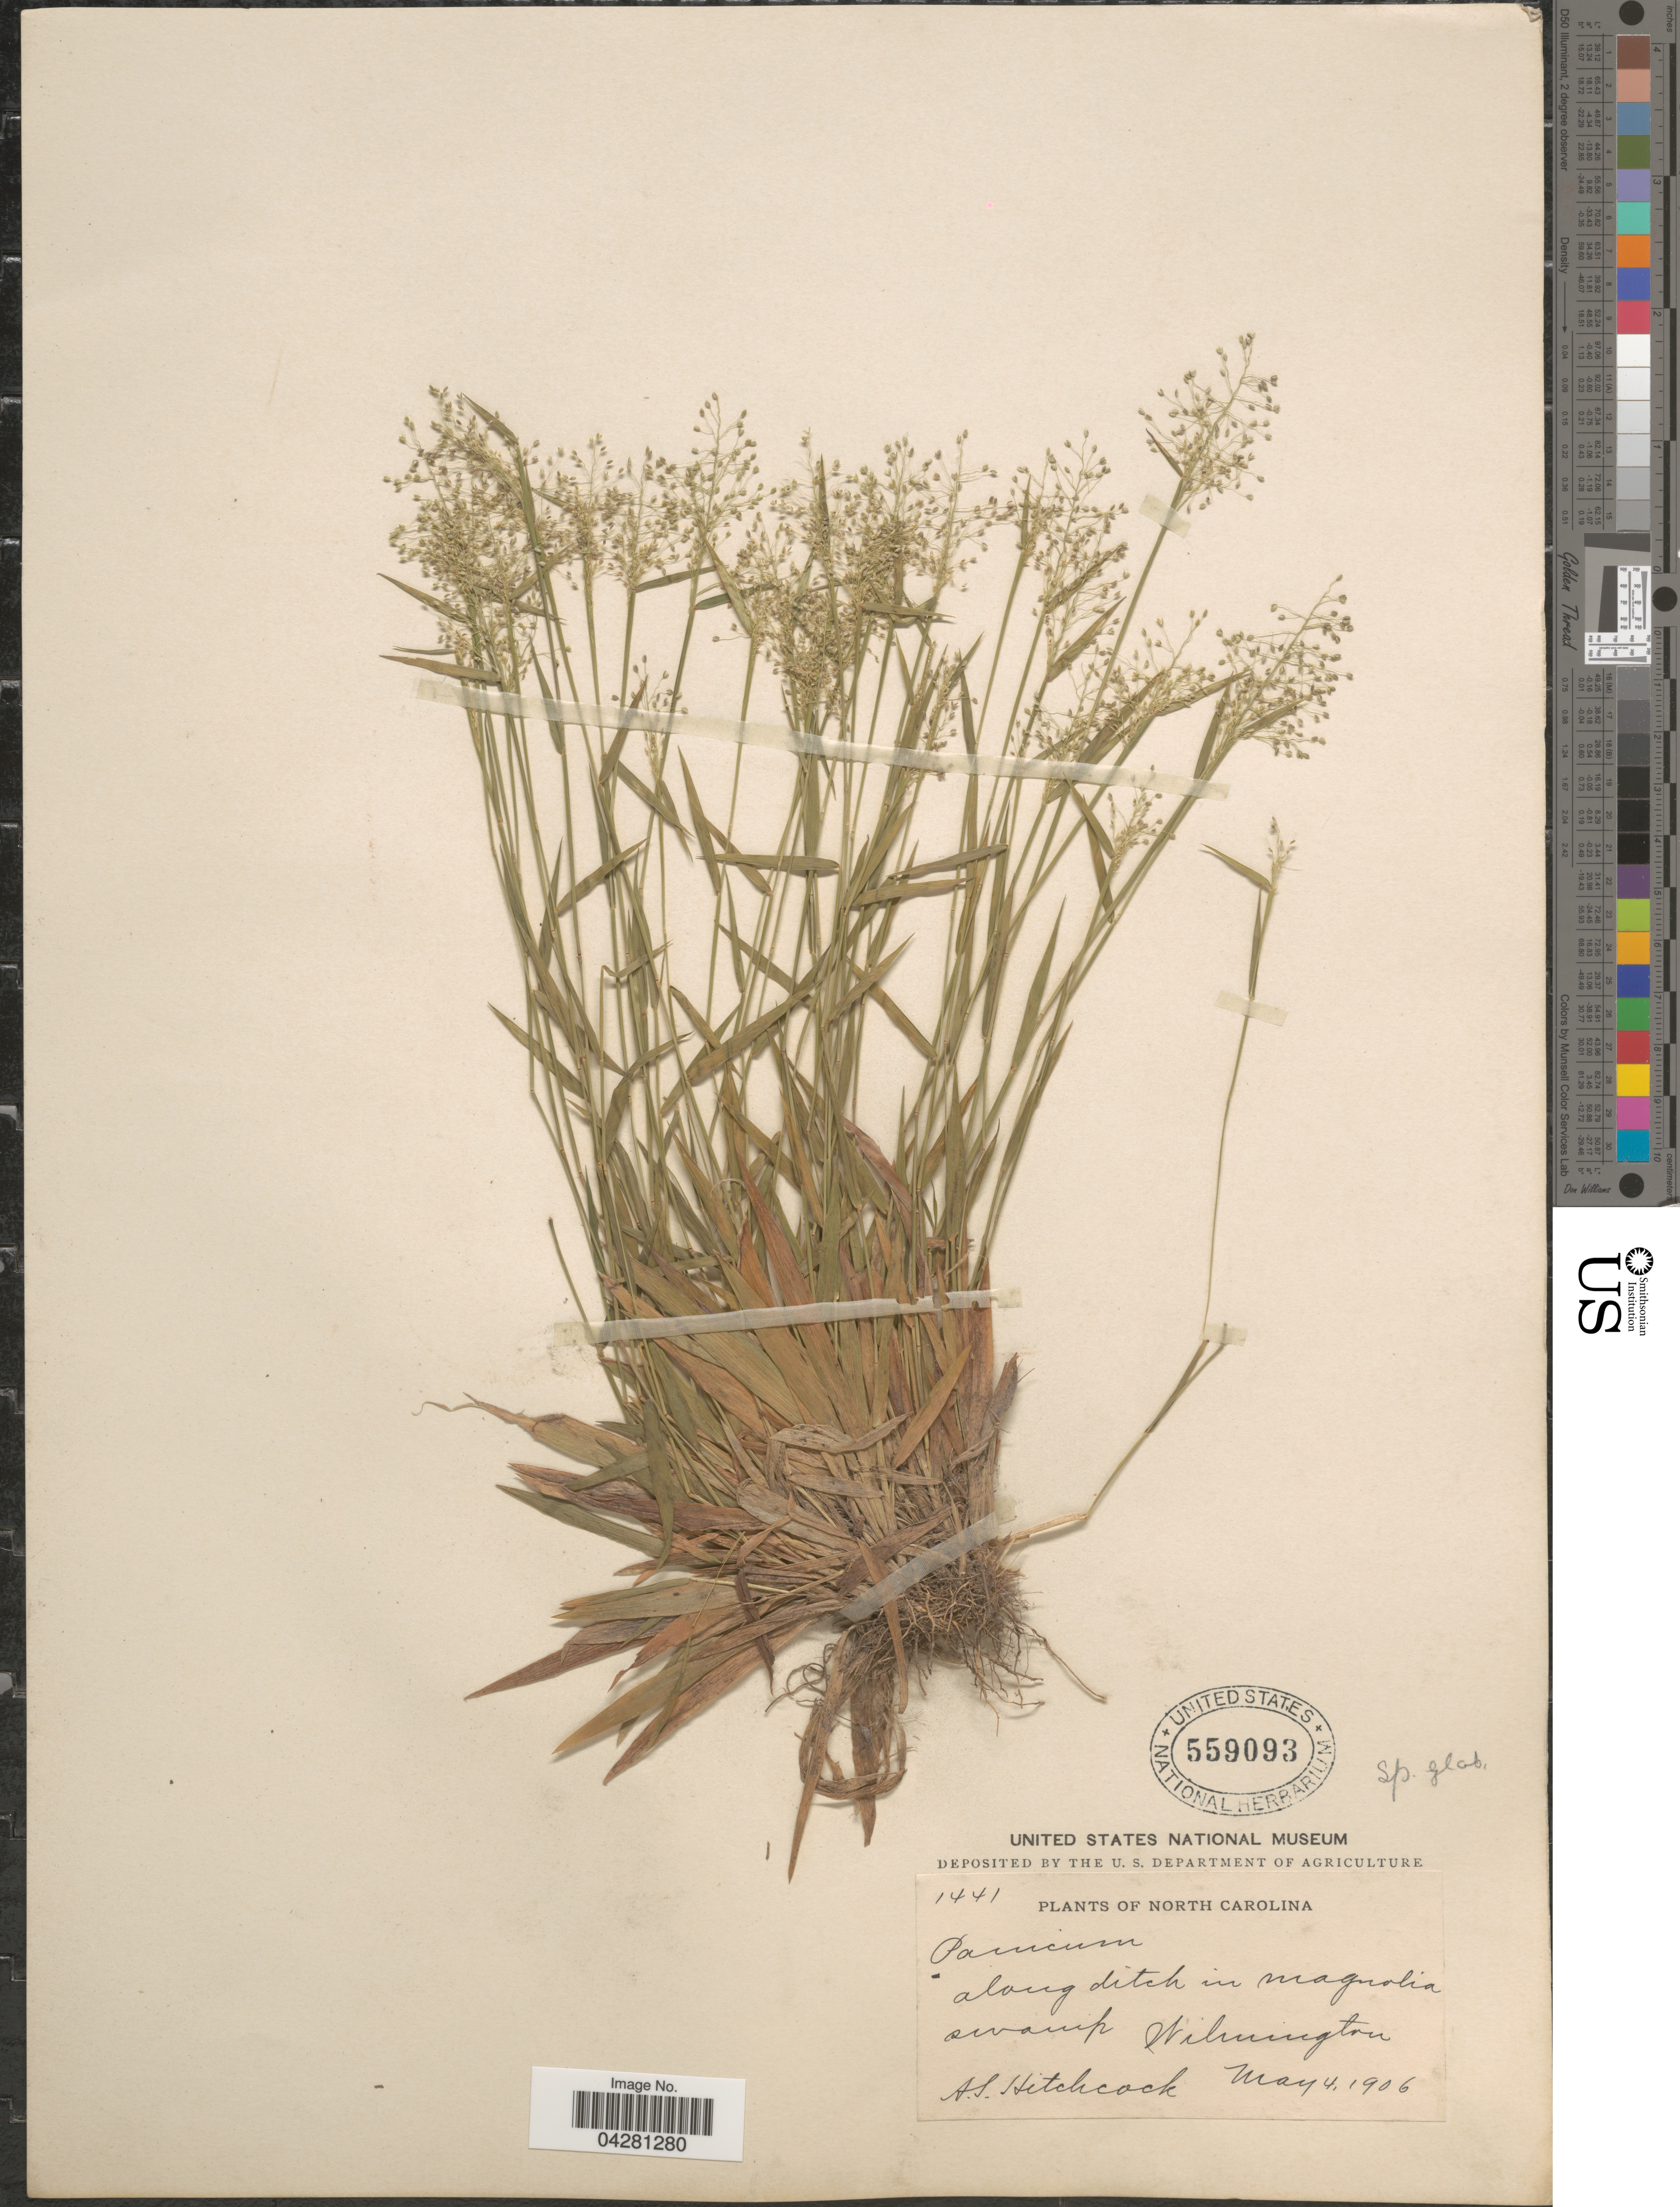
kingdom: Plantae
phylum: Tracheophyta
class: Liliopsida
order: Poales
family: Poaceae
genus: Dichanthelium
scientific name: Dichanthelium dichotomum var. unciphyllum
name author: (Trin.) Davidse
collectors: A. S. Hitchcock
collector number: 1441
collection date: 1906-05-04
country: United States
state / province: North Carolina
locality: Wilmington.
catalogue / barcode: US 559093